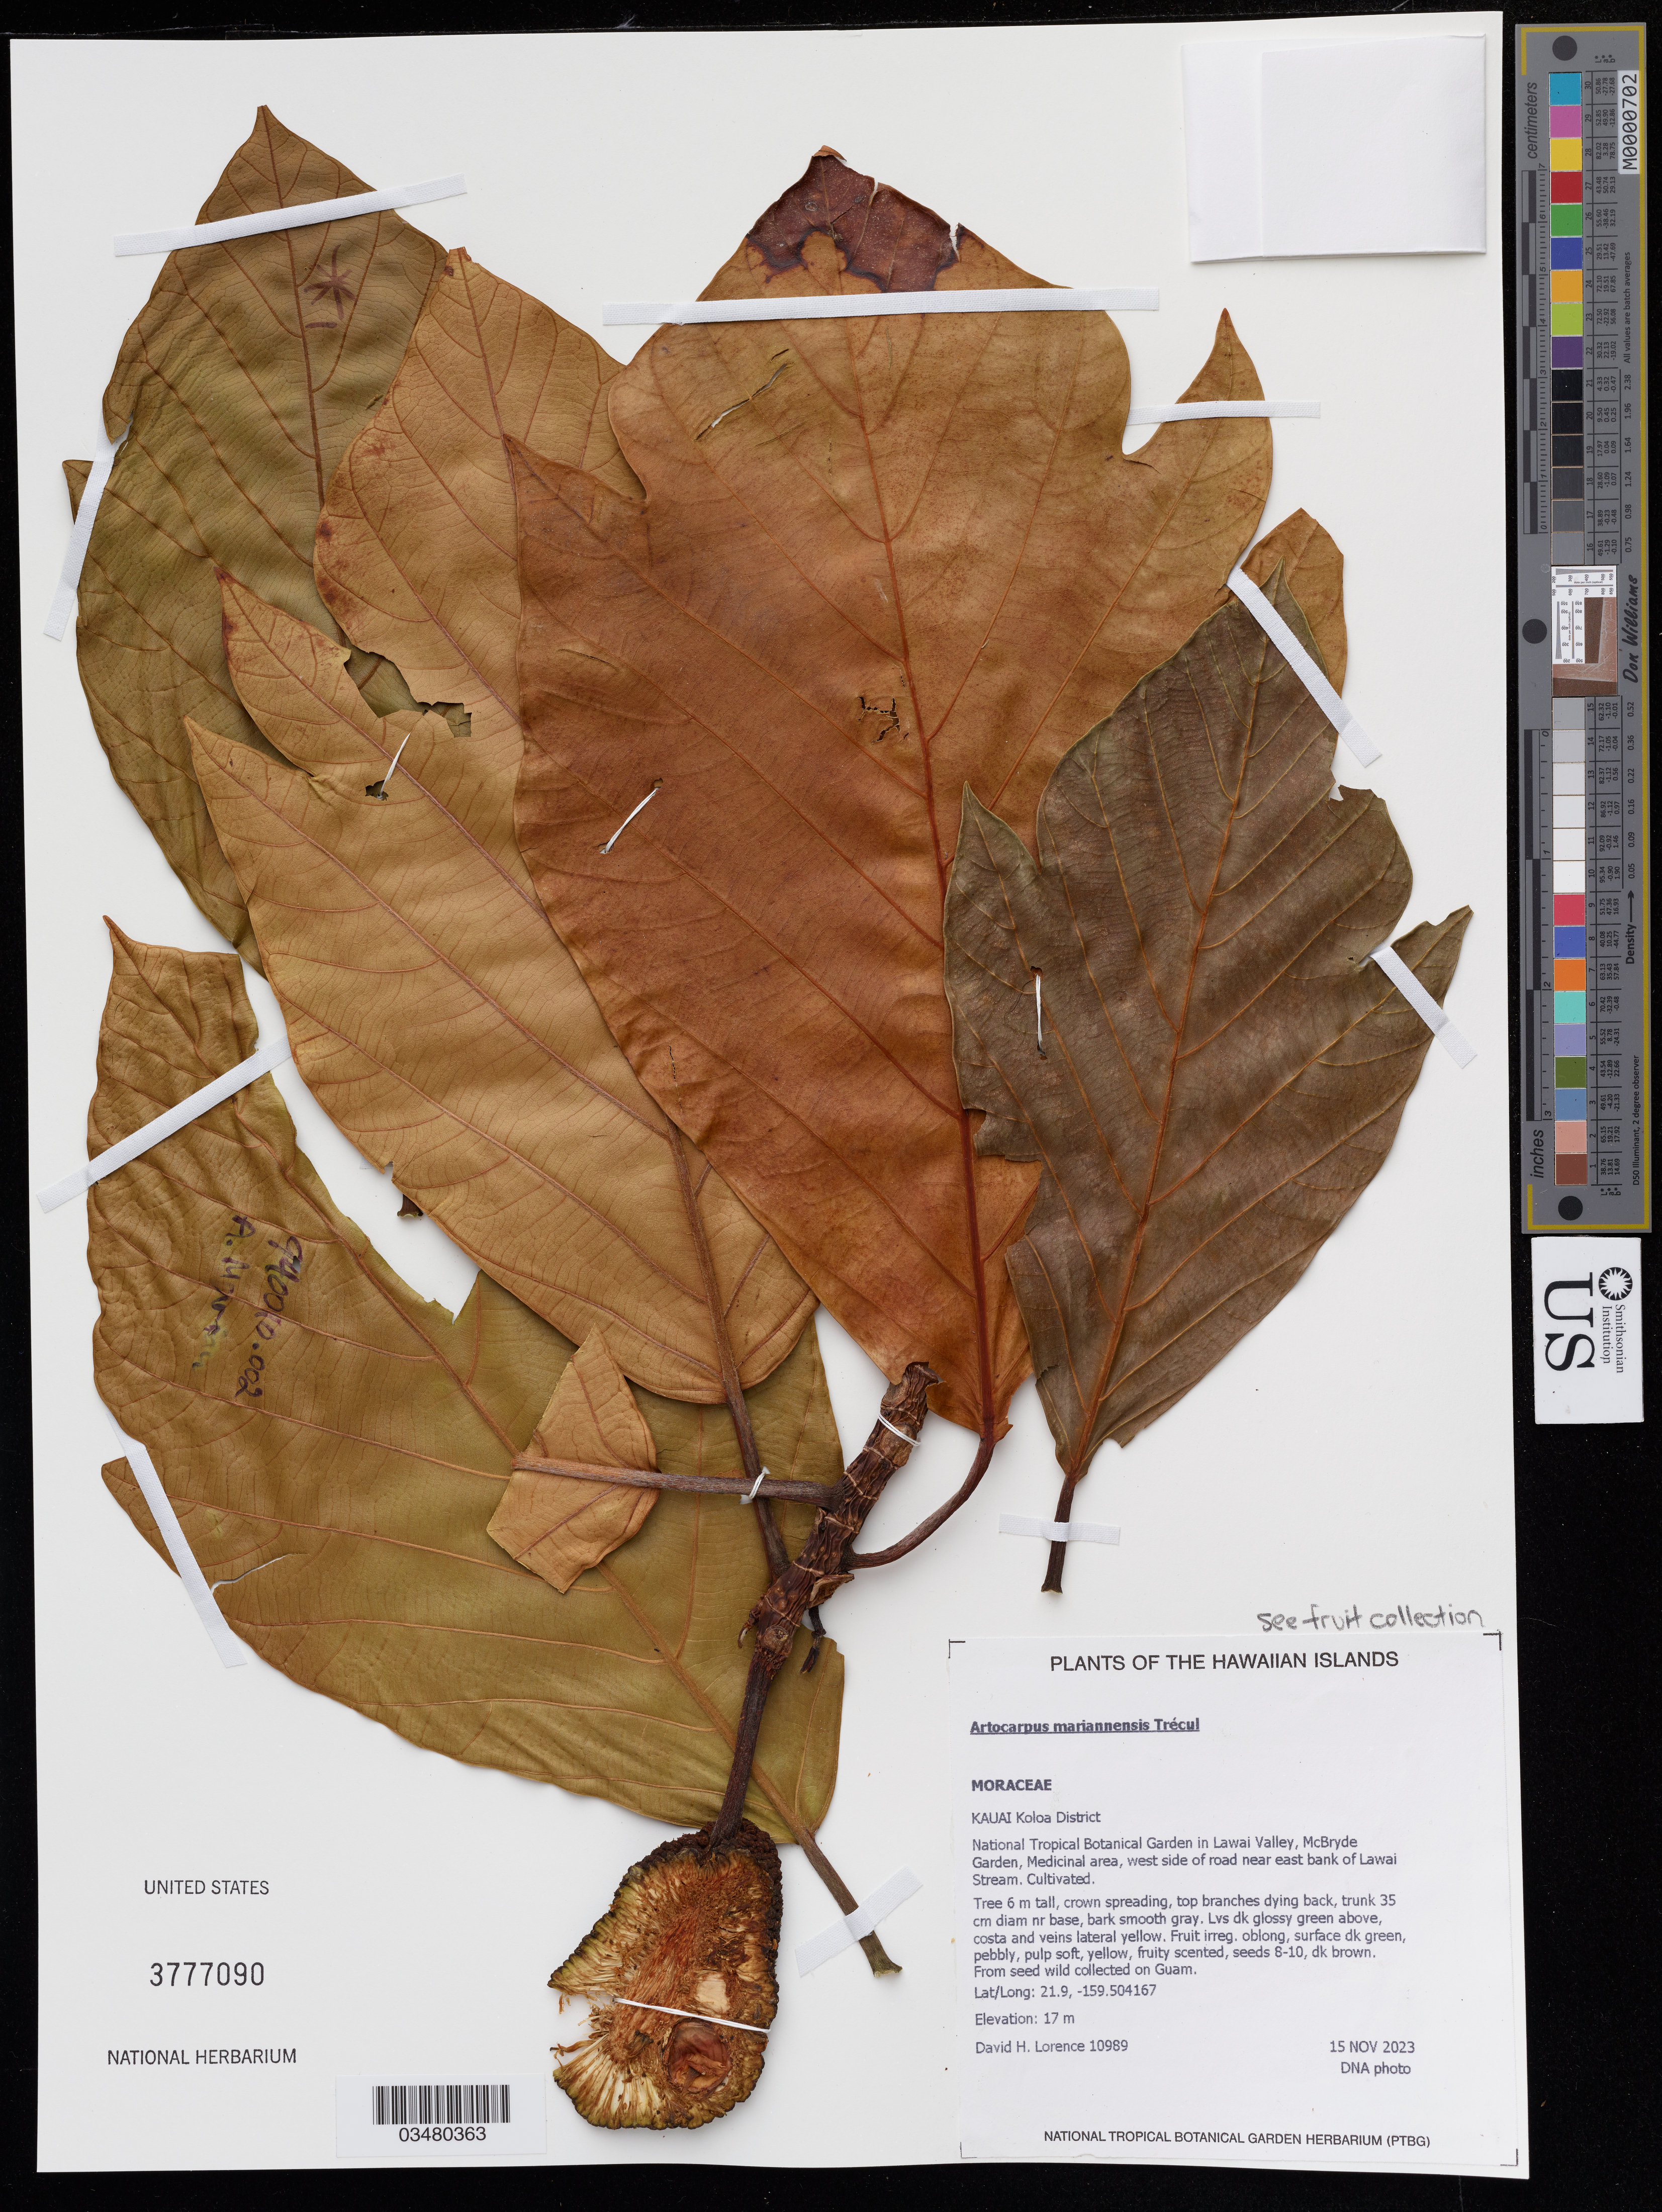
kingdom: Plantae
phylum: Tracheophyta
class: Magnoliopsida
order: Rosales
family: Moraceae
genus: Artocarpus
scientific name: Artocarpus mariannensis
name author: Trécul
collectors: D. Lorence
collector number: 10989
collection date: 2023-11-15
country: United States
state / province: Hawaii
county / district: Kaua'i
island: Kaua'i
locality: Koloa District, National Tropical Botanical Garden in Lawai Valley, McBryde Garden, medicinal area, west side of road near east bank of Lawai Stream.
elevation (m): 17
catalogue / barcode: US 3777090